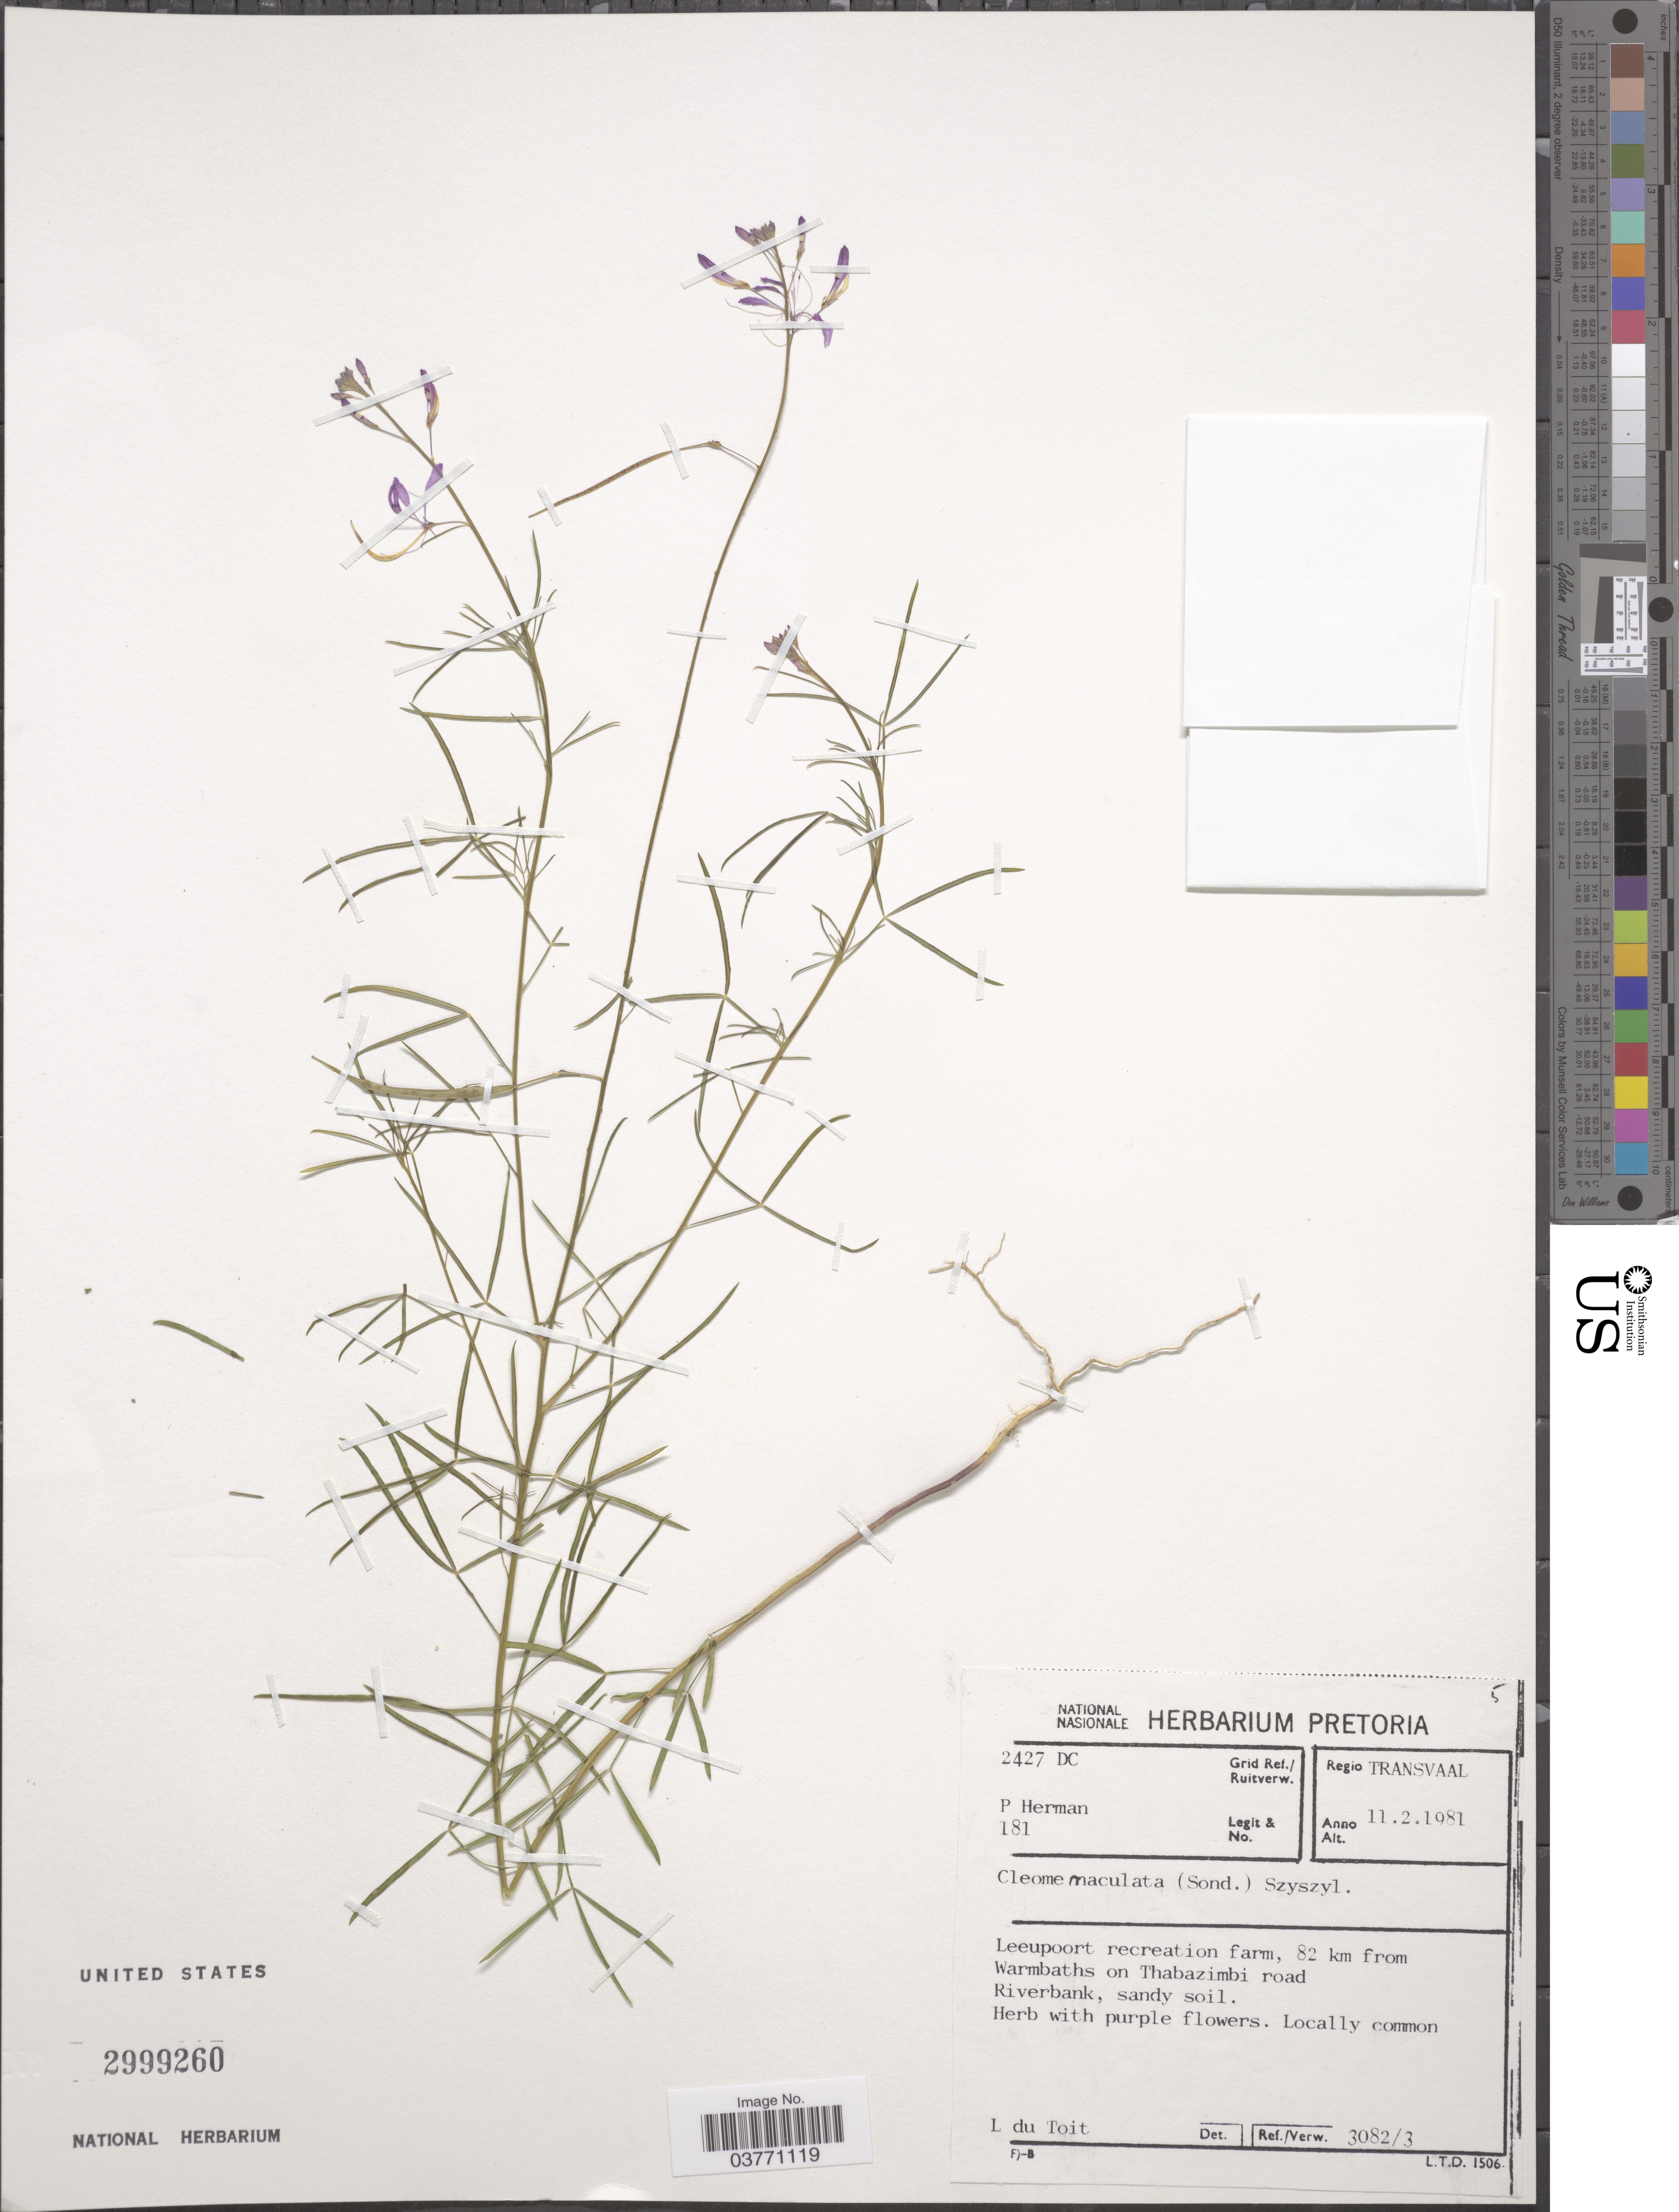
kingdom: Plantae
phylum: Tracheophyta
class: Magnoliopsida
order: Brassicales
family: Cleomaceae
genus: Sieruela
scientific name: Sieruela maculata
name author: (Sond.) Roalson & J.C. Hall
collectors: P. Herman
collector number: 181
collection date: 1981-02-11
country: South Africa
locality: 2427 DC Grid Ref./Ruitverw. Regio Transvaal. Leeupoort recreation farm, 82 km from Warmbaths on Thabazimbi road.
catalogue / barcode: US 2999260